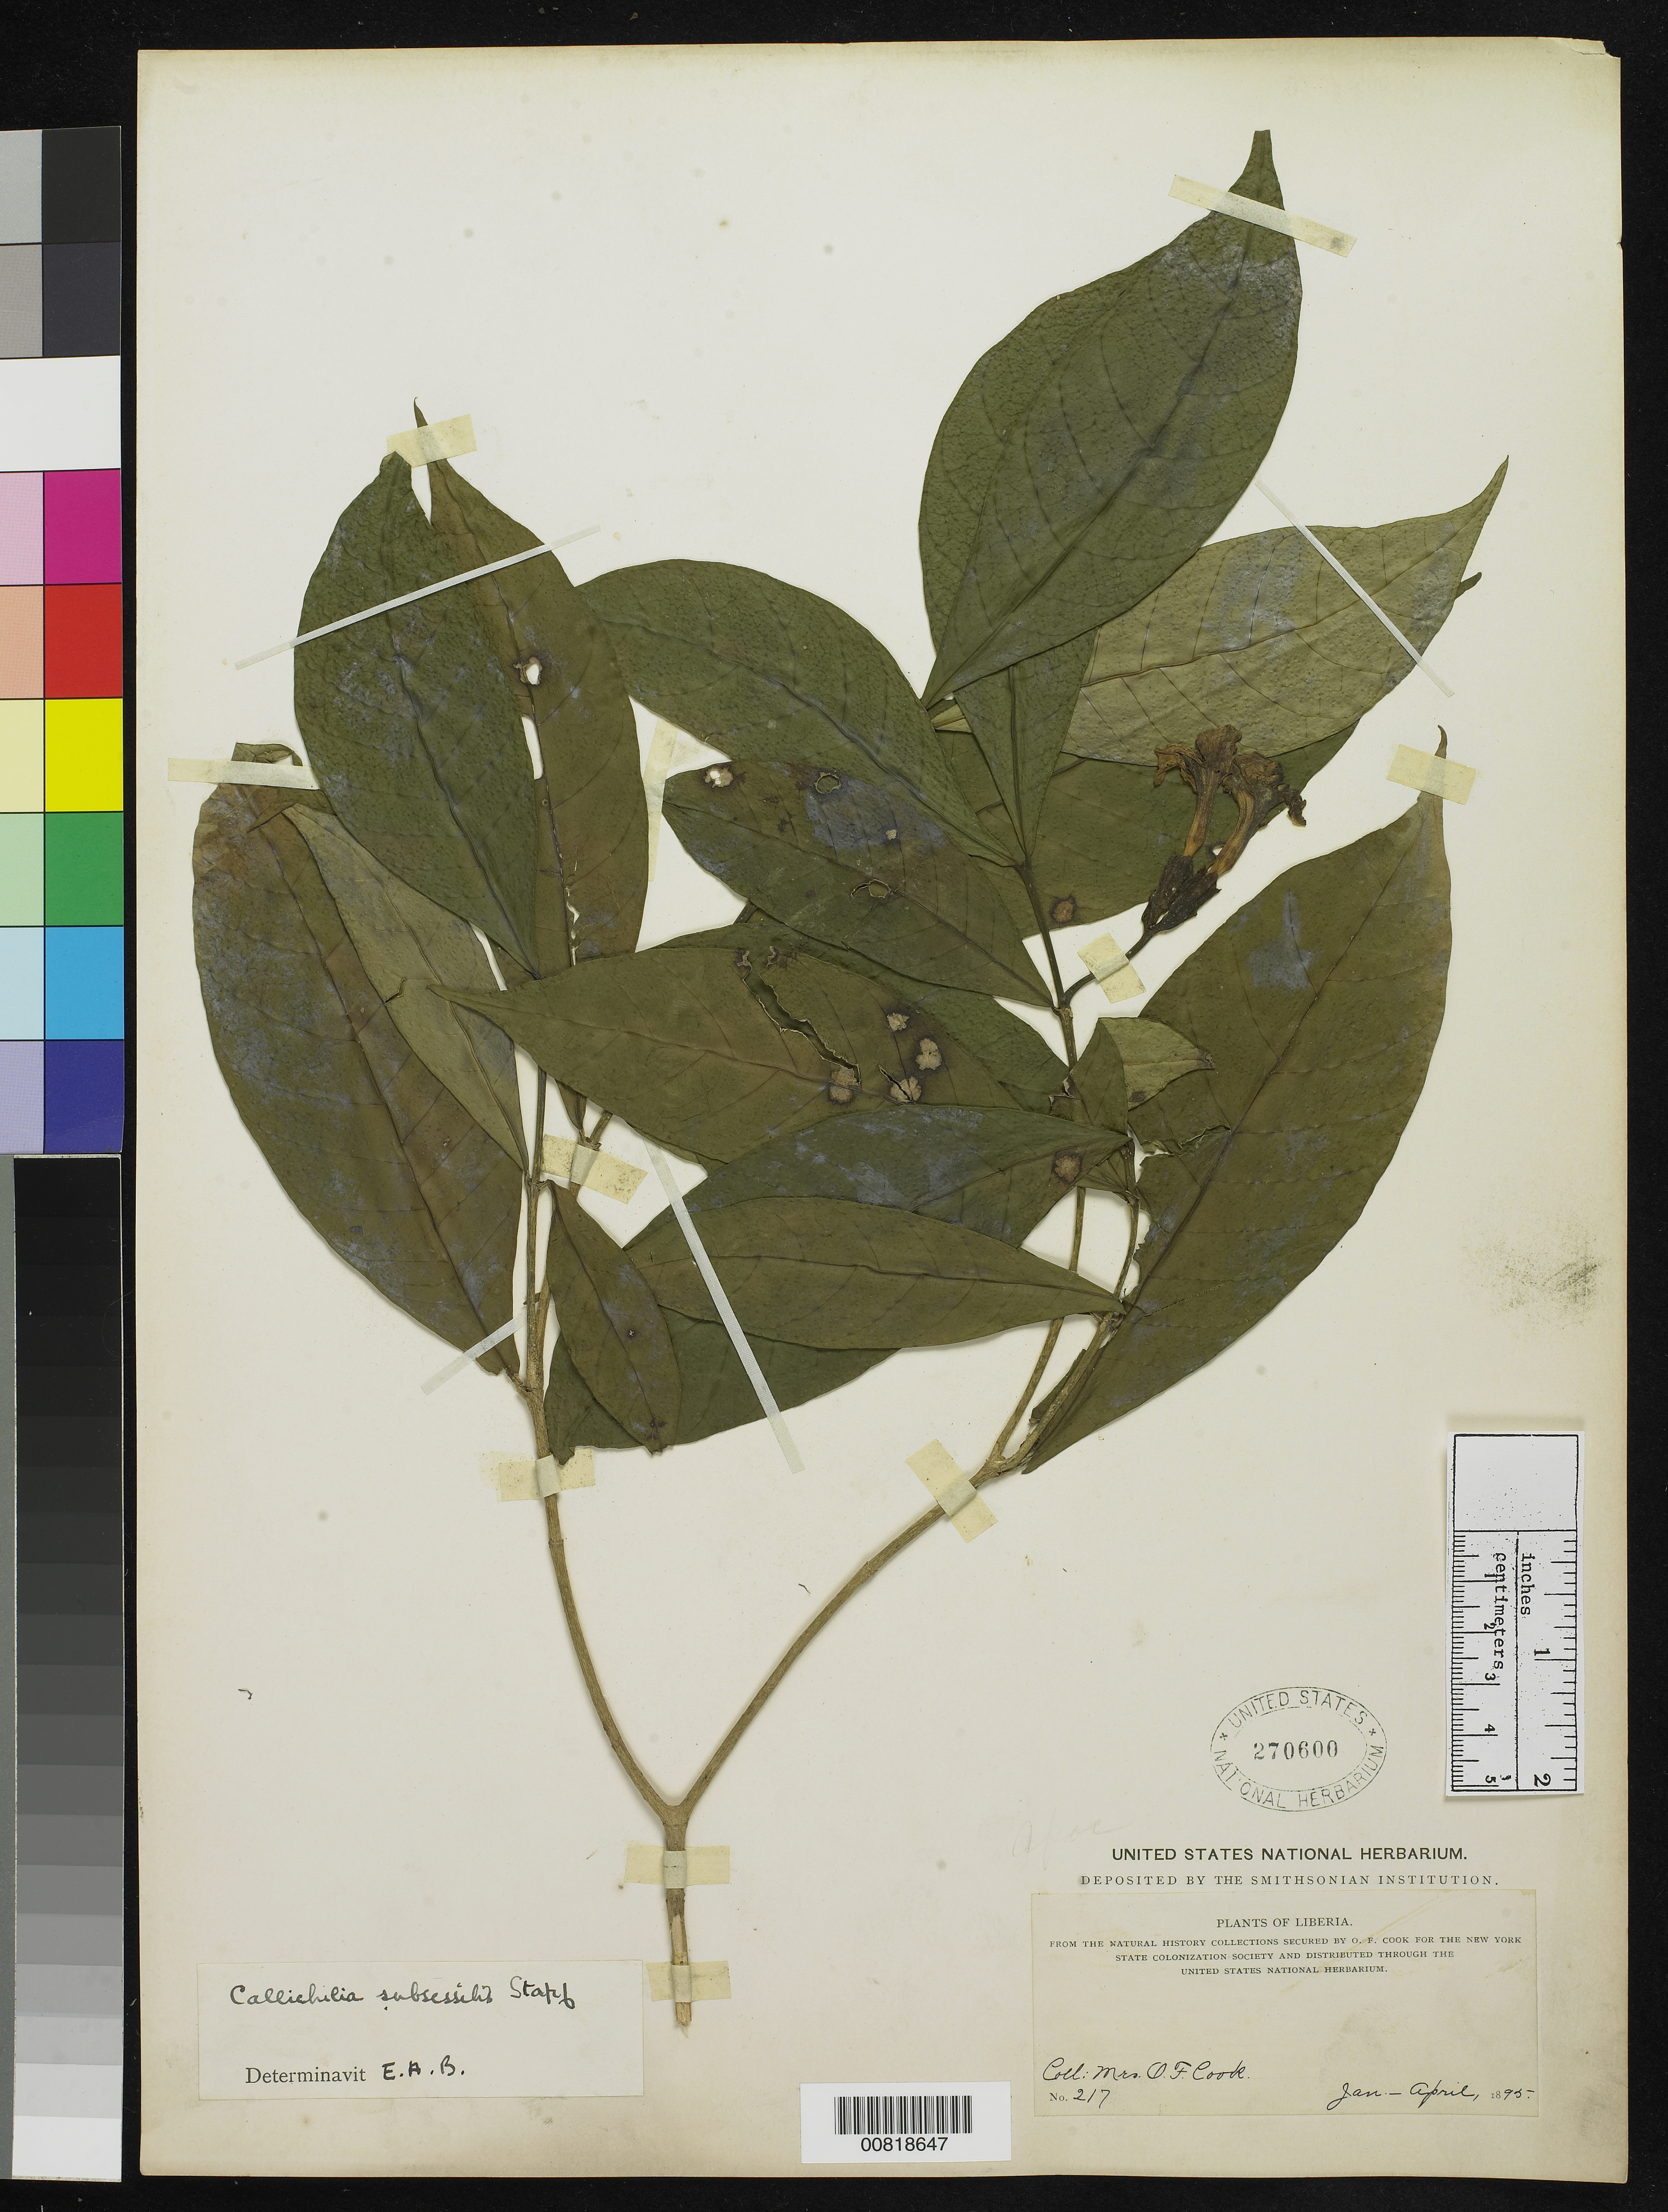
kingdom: Plantae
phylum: Tracheophyta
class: Magnoliopsida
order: Gentianales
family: Apocynaceae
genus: Callichilia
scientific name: Callichilia subsessilis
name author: (Benth.) Stapf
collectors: Alice C. Cook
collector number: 217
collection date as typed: Jan 1895 to -- Apr 1895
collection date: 1895-01/1895-04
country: Liberia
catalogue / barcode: US 270600